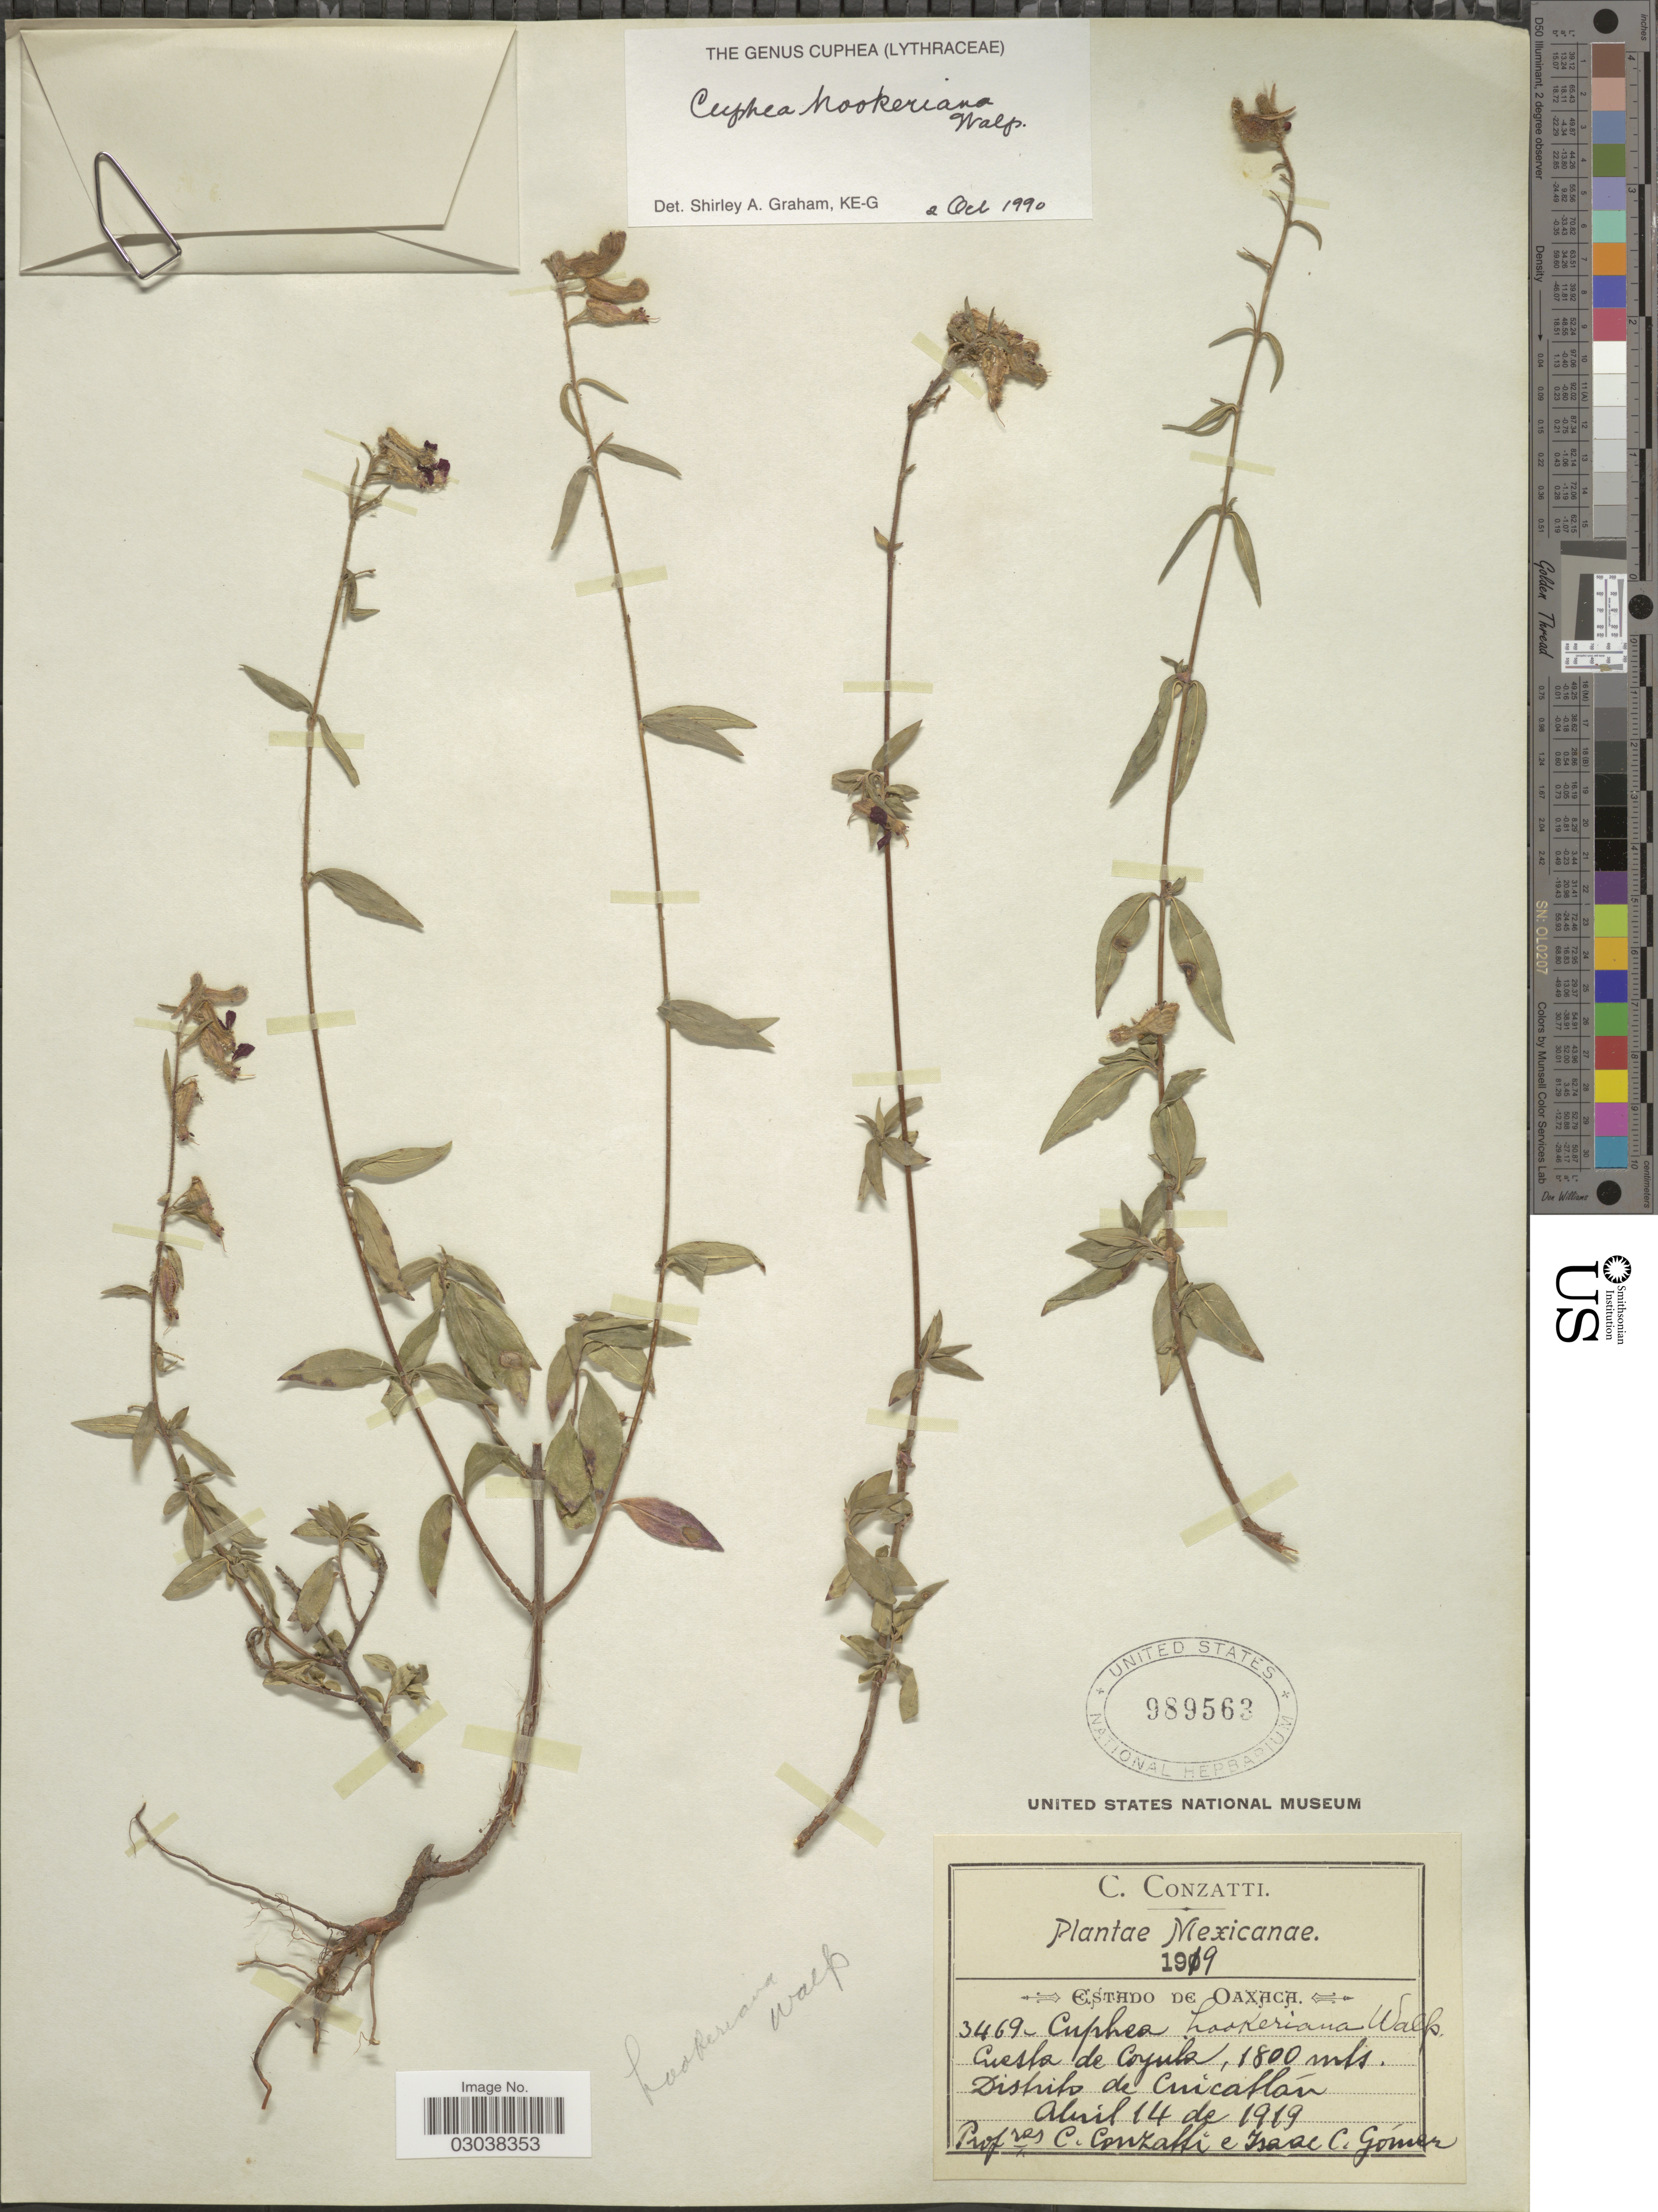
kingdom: Plantae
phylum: Tracheophyta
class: Magnoliopsida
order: Myrtales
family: Lythraceae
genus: Cuphea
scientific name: Cuphea hookeriana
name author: Walp.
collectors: C. Conzatti & I. Gomez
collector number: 3469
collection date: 1919-04-14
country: Mexico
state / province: Oaxaca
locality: Cuesta de Coyula. Distrito de Cuicatlán.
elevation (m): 1800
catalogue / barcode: US 989563